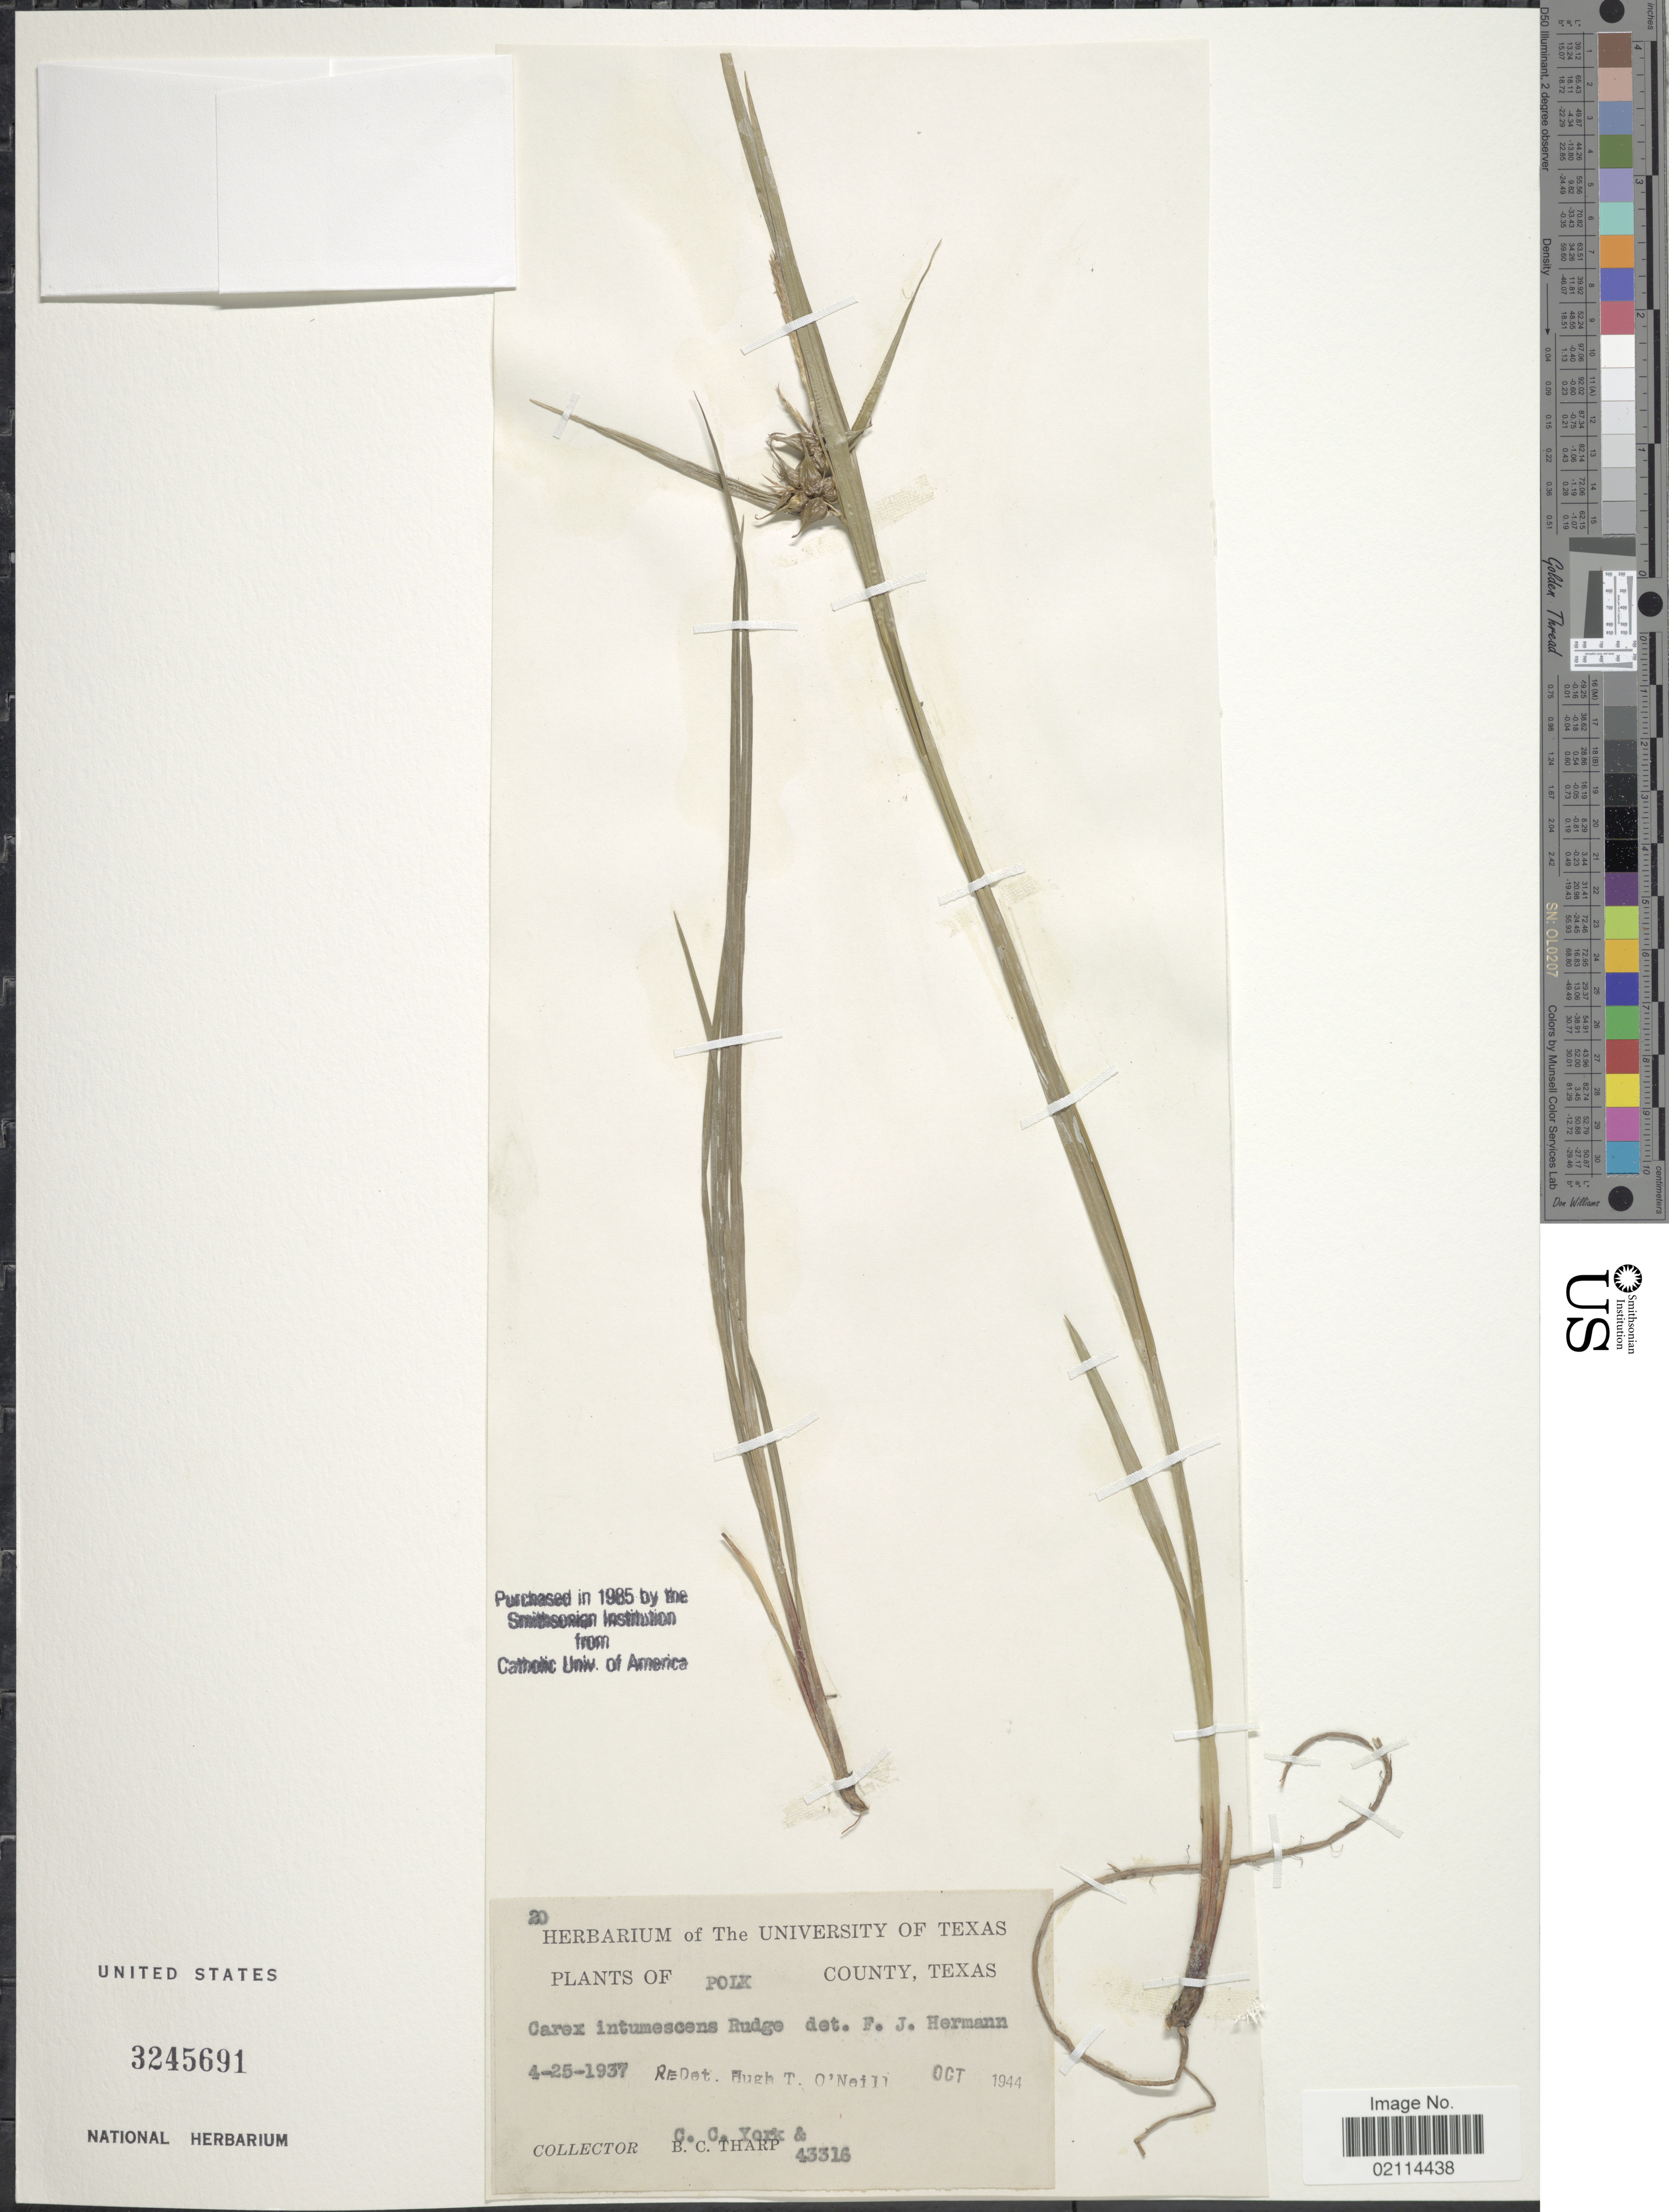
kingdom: Plantae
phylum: Tracheophyta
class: Liliopsida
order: Poales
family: Cyperaceae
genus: Carex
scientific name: Carex intumescens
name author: Rudge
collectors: C. L. York & B. C. Tharp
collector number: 43316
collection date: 1937-04-25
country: United States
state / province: Texas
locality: Polk County.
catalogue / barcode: US 3245691